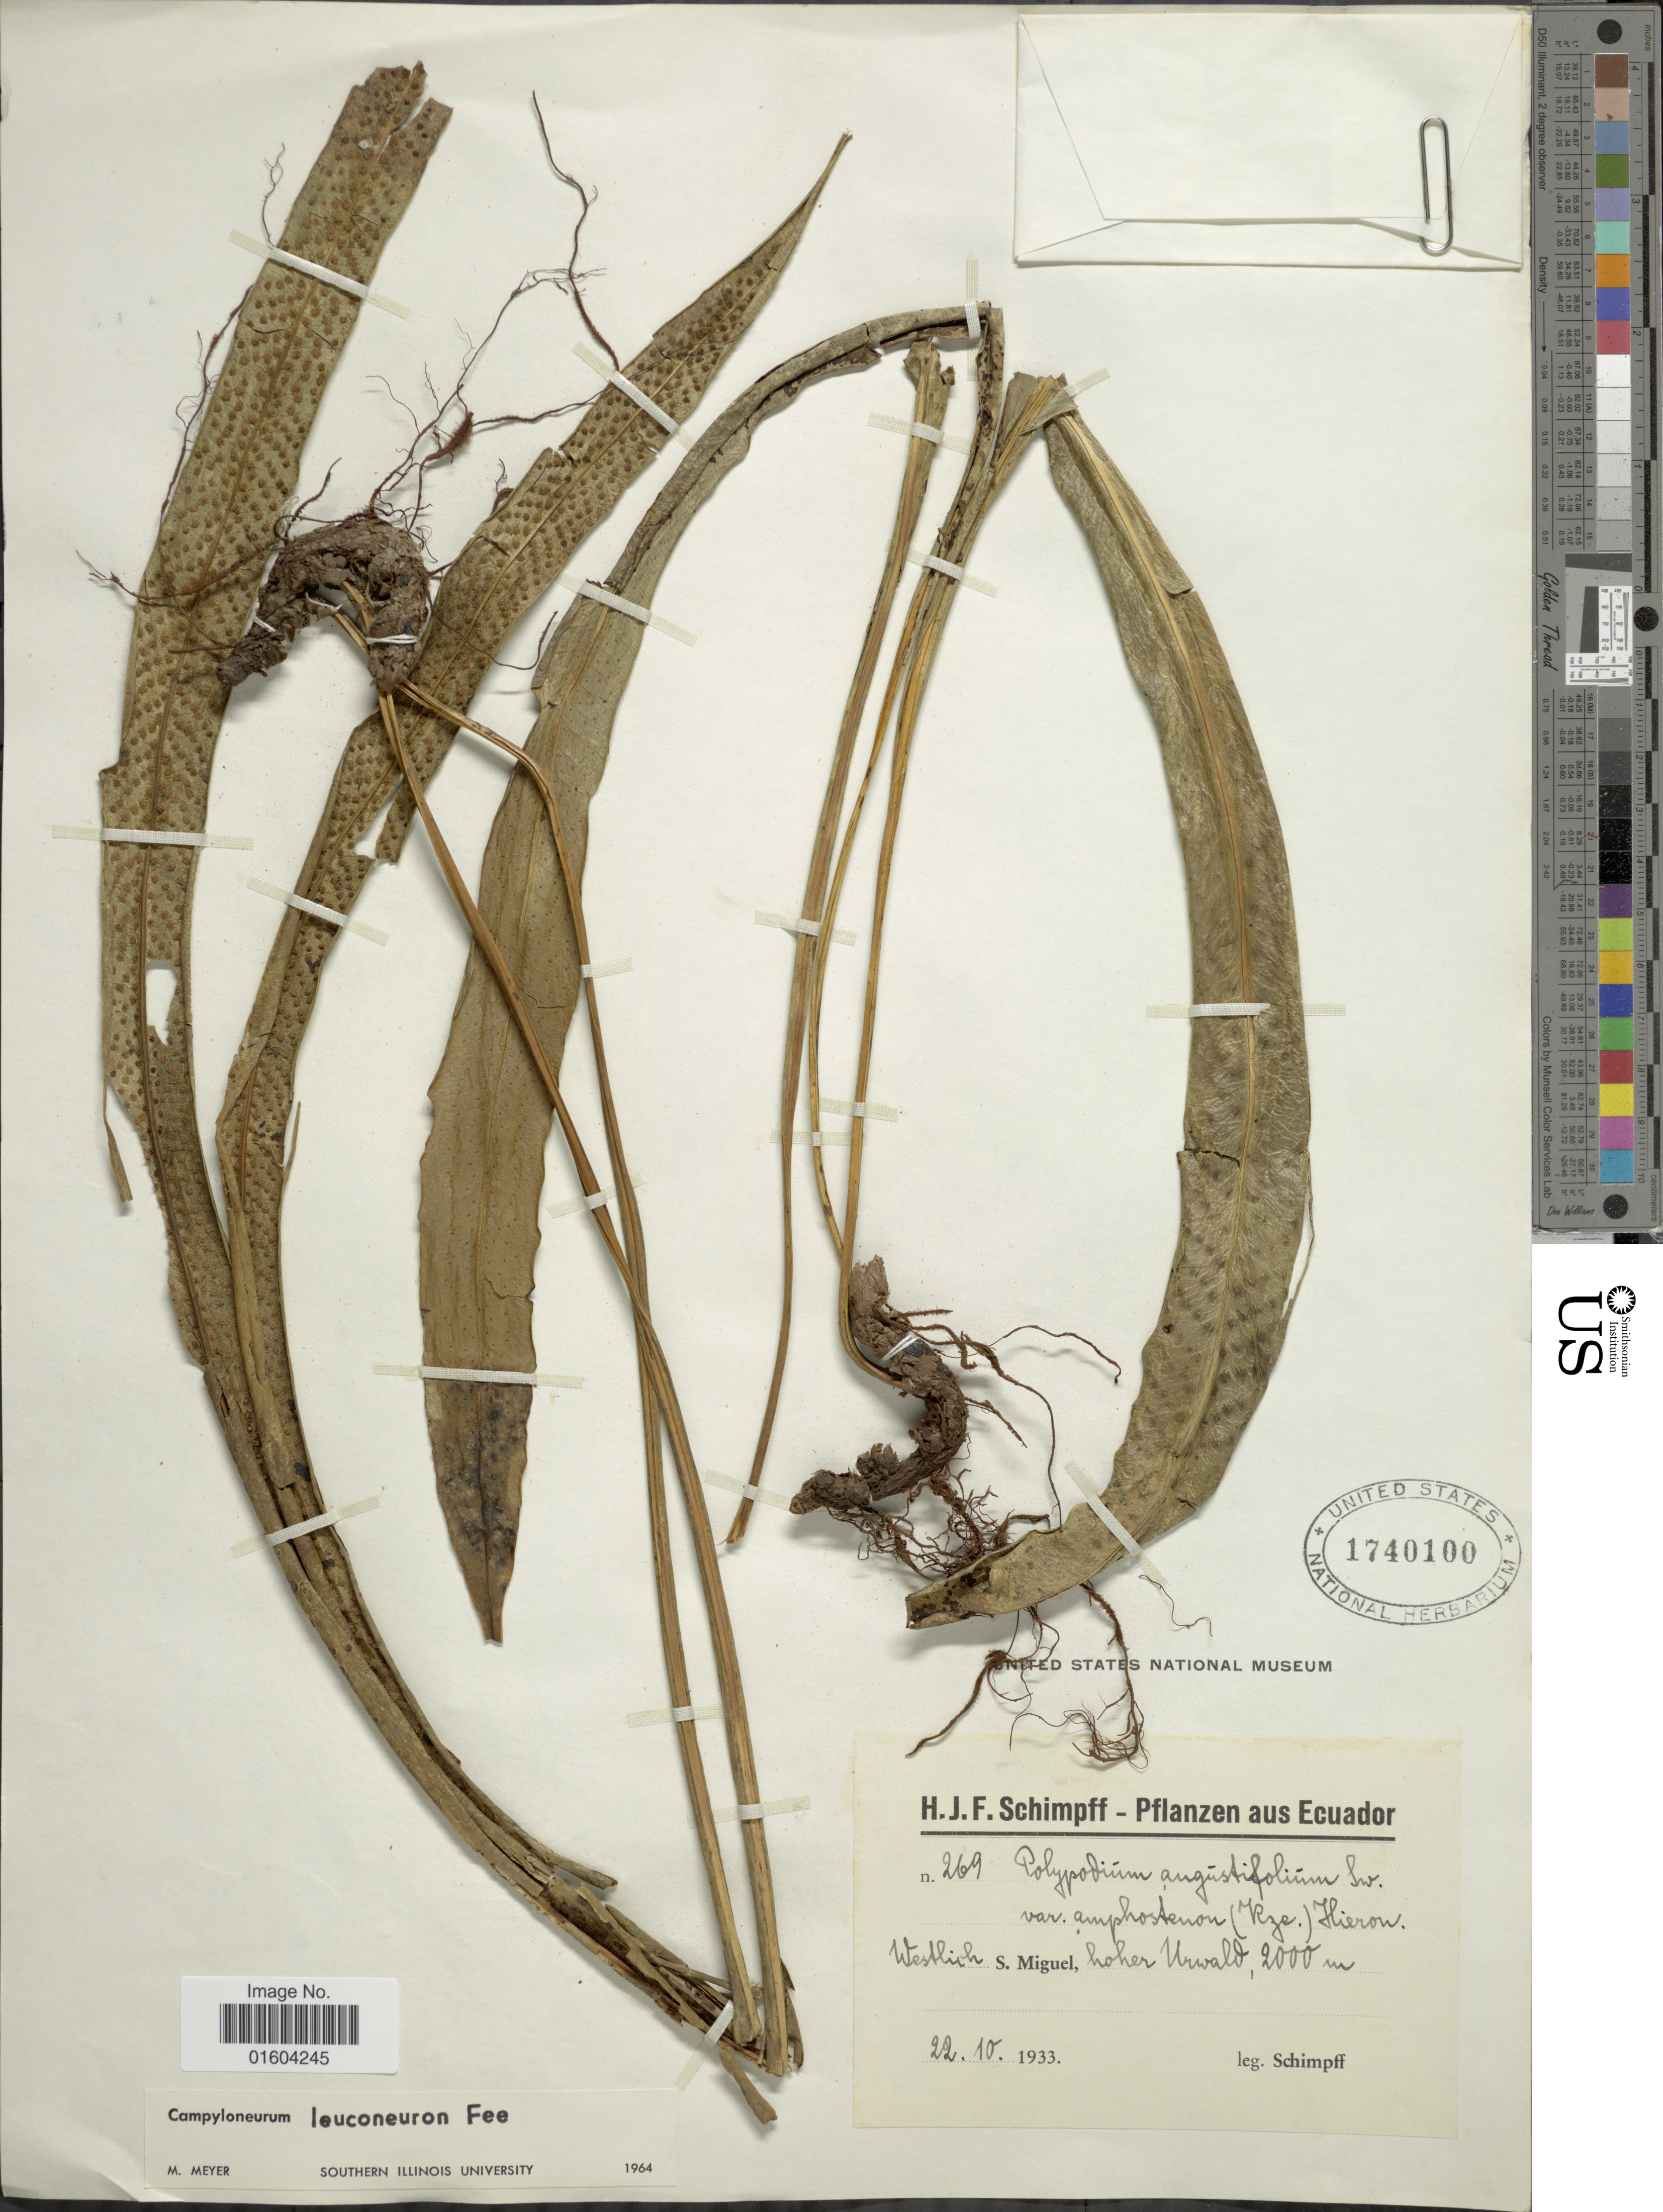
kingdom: Plantae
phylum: Tracheophyta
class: Polypodiopsida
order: Polypodiales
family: Polypodiaceae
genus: Campyloneurum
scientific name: Campyloneurum densifolium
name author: (Hieron.) Lellinger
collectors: H. Schimpff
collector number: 269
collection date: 1933-10-22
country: Ecuador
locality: Ecuador. Westlich S. Miguel, hoher Urwald.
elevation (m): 2000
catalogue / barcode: US 1740100